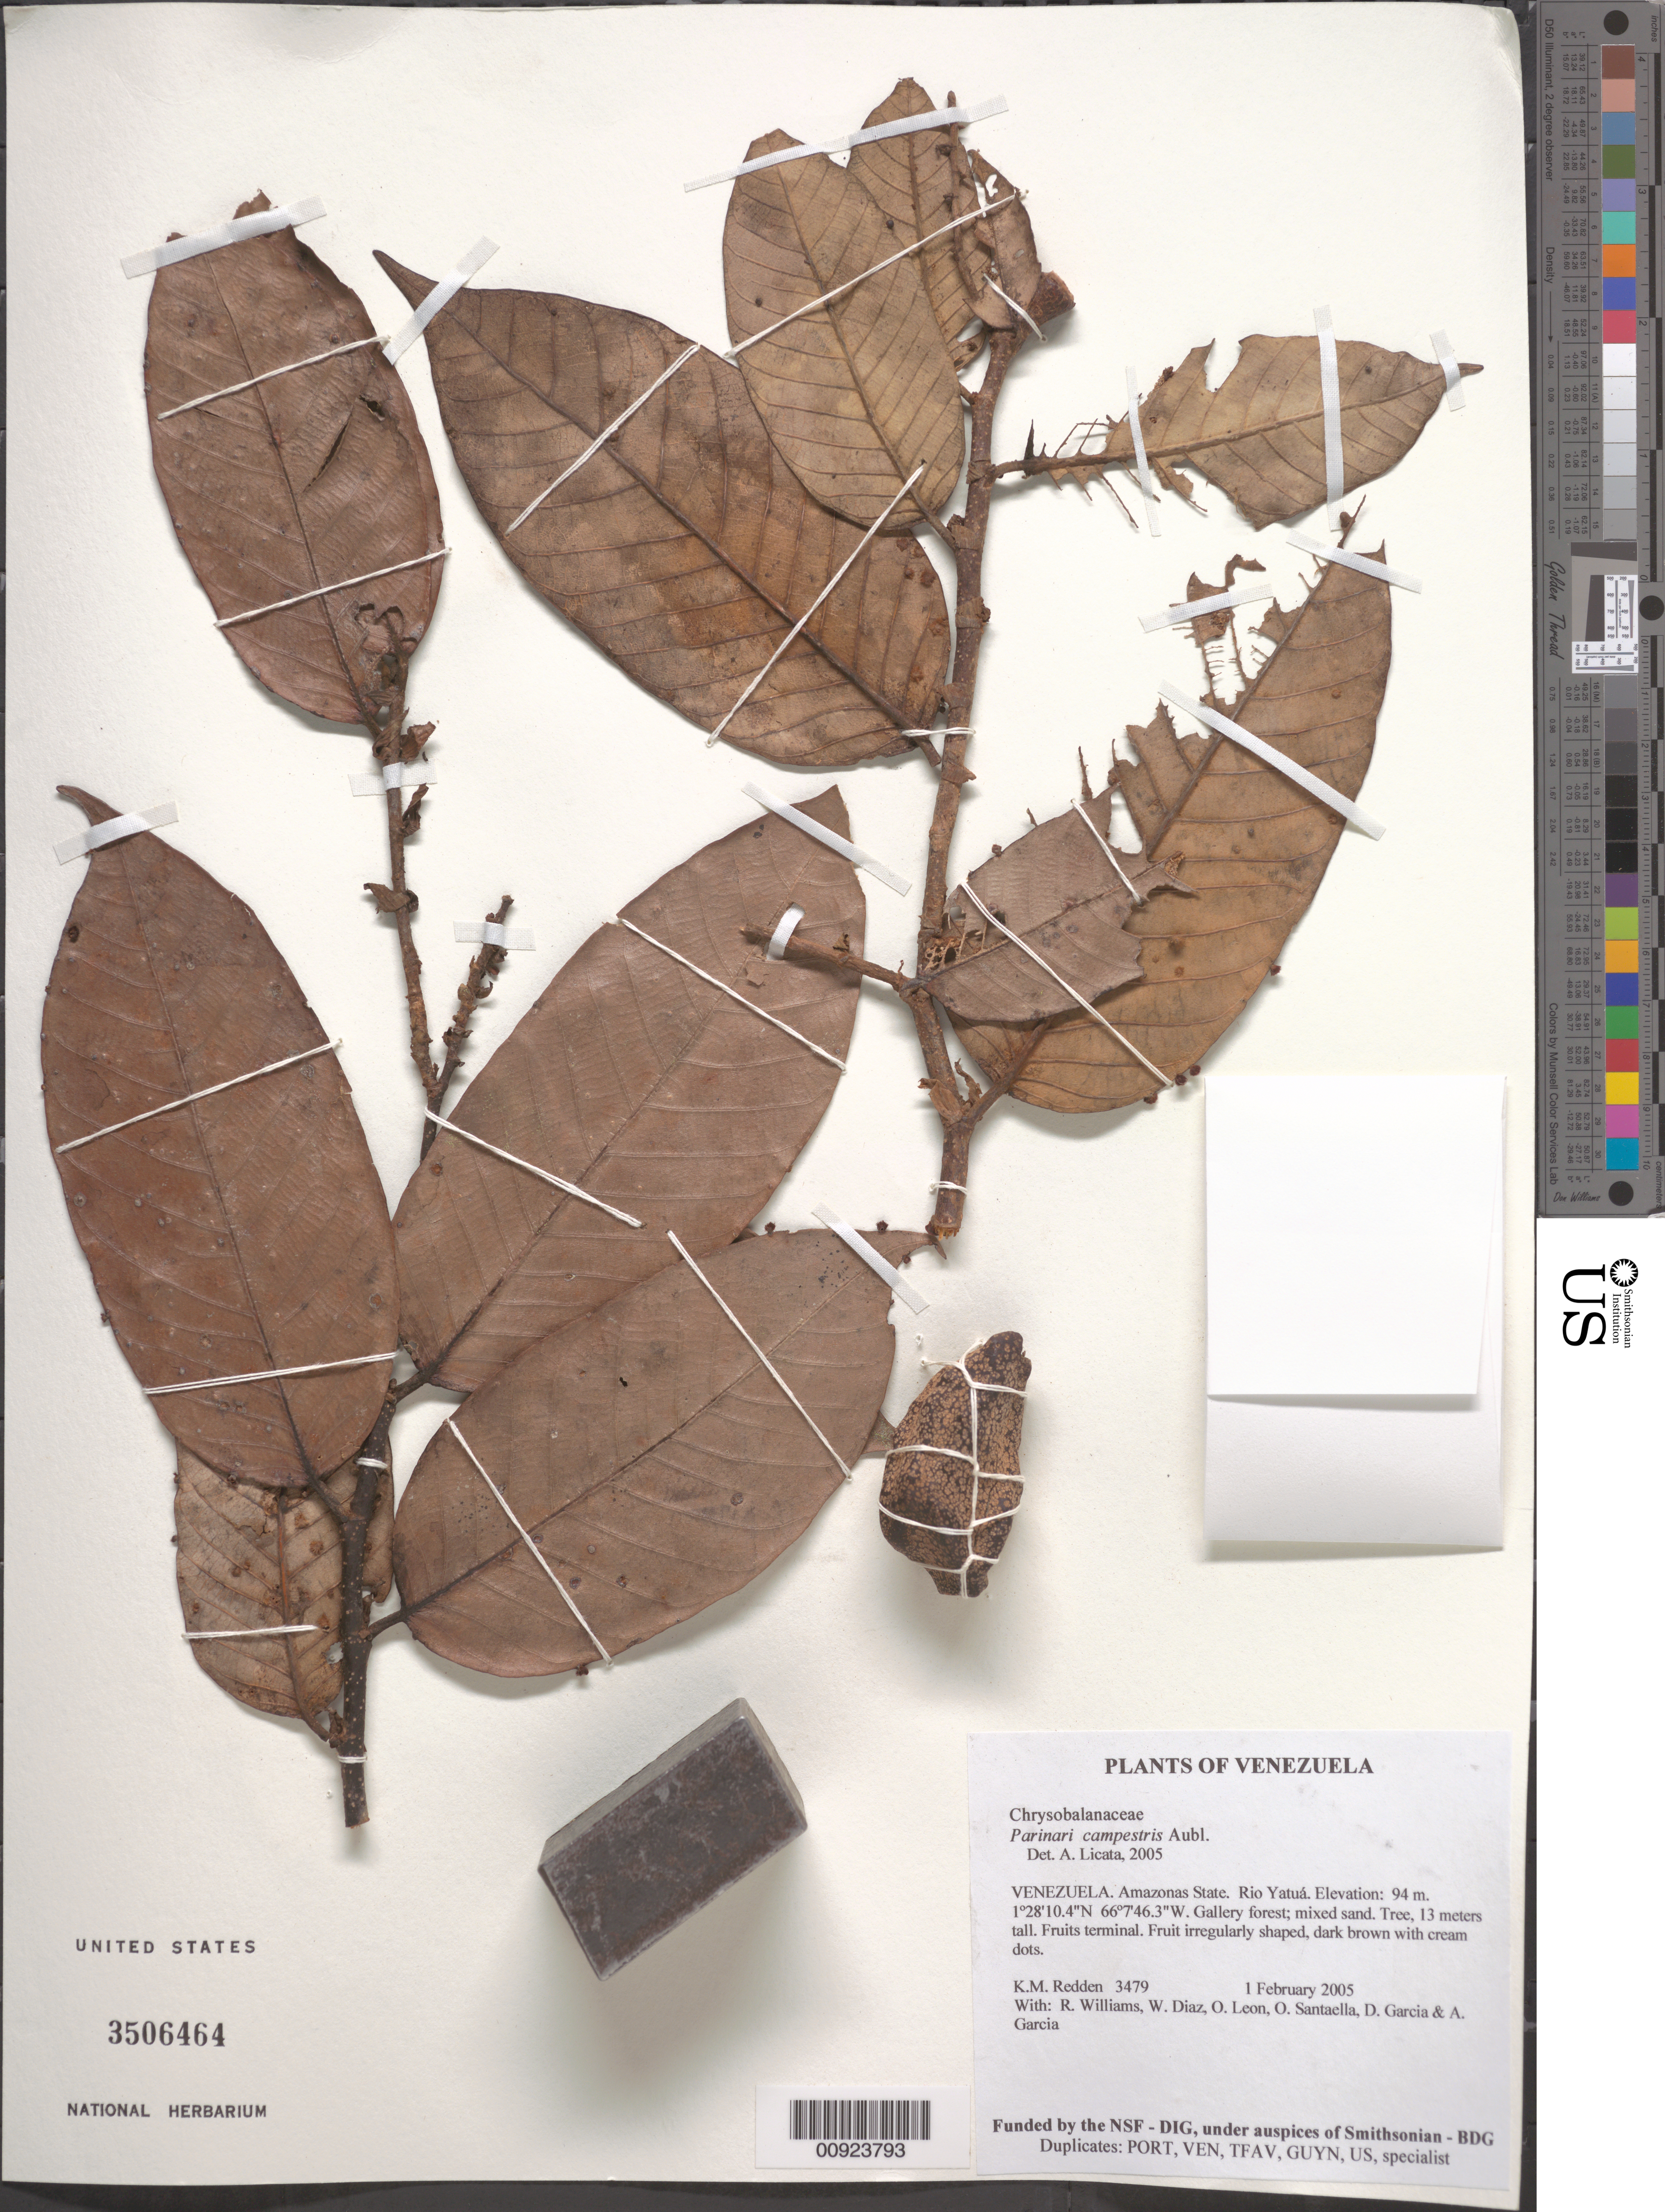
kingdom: Plantae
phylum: Tracheophyta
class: Magnoliopsida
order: Malpighiales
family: Chrysobalanaceae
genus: Parinari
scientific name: Parinari campestris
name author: Aubl.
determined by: Licata, A., (PORT), Univ. Nac. Exp. de los Llanos Ezequiel Zamora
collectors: K. M. Redden, R. Williams, W. Díaz P., O. León, O. Santaella, D. Garcia & A. Garcia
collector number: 3479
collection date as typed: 1 February 2005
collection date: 2005-02-01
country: Venezuela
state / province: Amazonas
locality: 13 - Rio Yatuá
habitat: Gallery forest; mixed sand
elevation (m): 94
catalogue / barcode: US 3506464